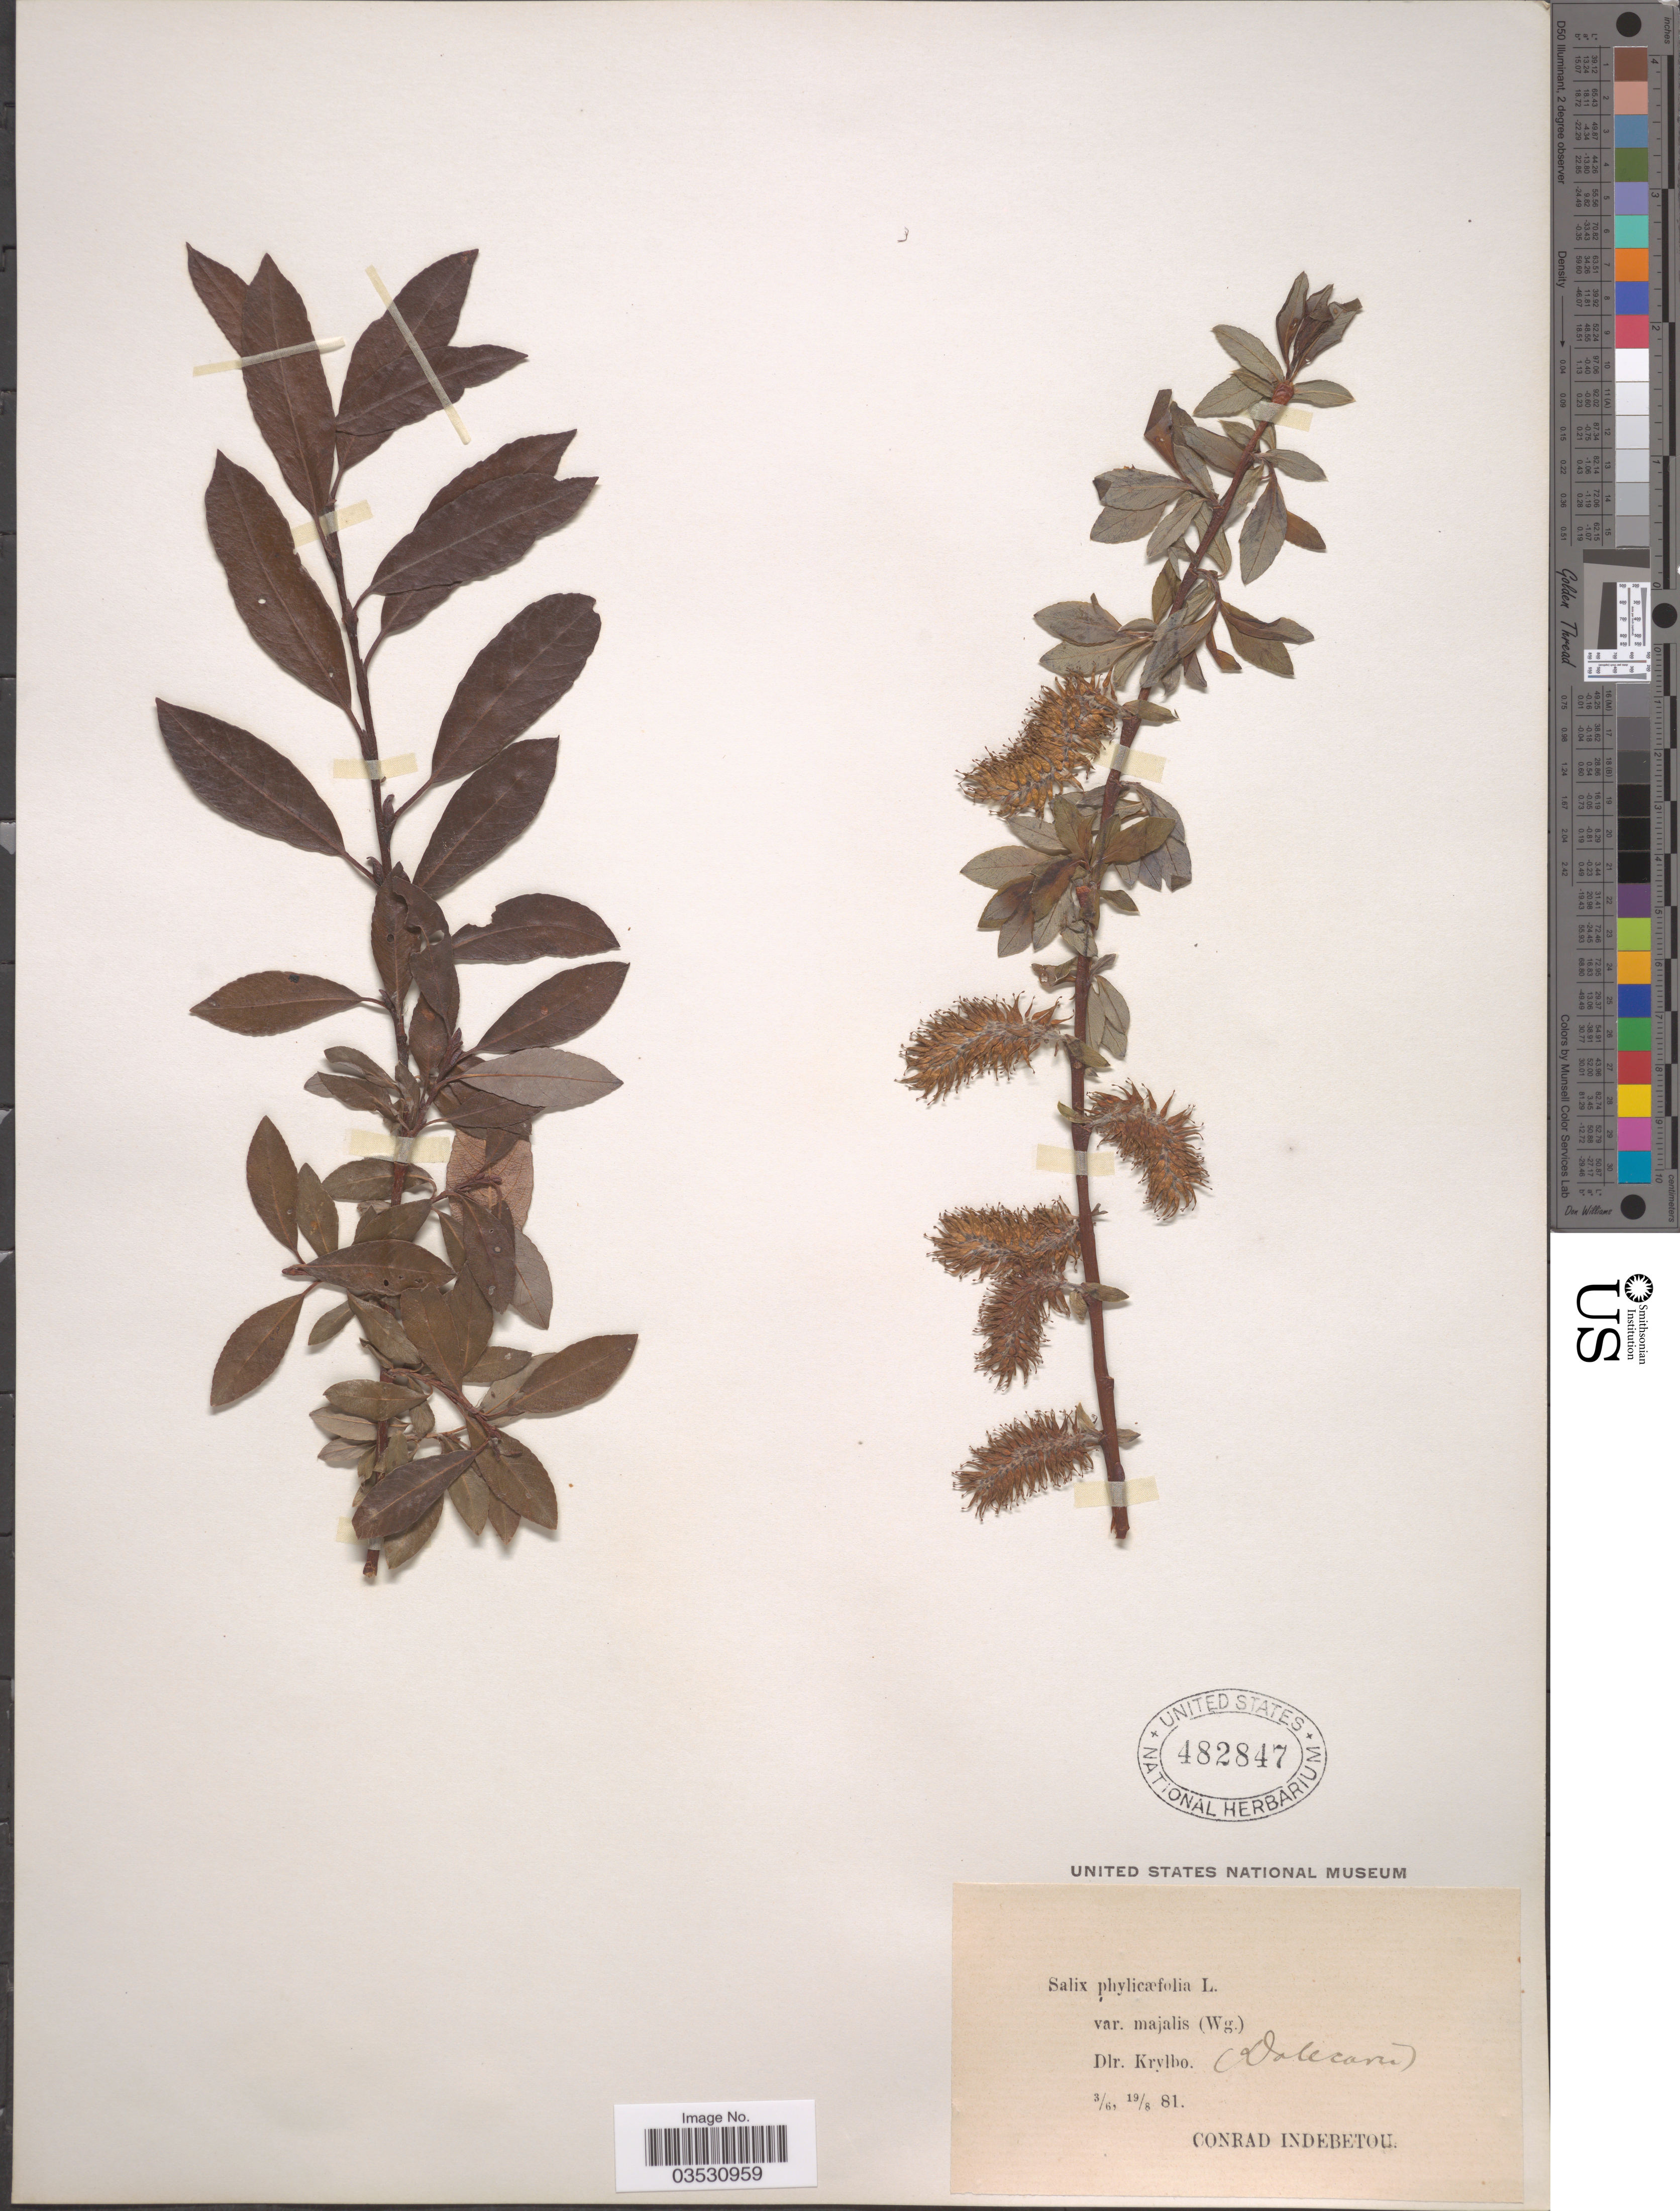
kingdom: Plantae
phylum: Tracheophyta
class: Magnoliopsida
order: Malpighiales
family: Salicaceae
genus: Salix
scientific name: Salix phylicifolia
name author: L.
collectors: C. Indebetou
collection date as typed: Transcribed d/m/y: 3/6/81 to 19/8/81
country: Sweden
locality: Dlr. Krylbo. (Dalecaria).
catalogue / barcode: US 482847